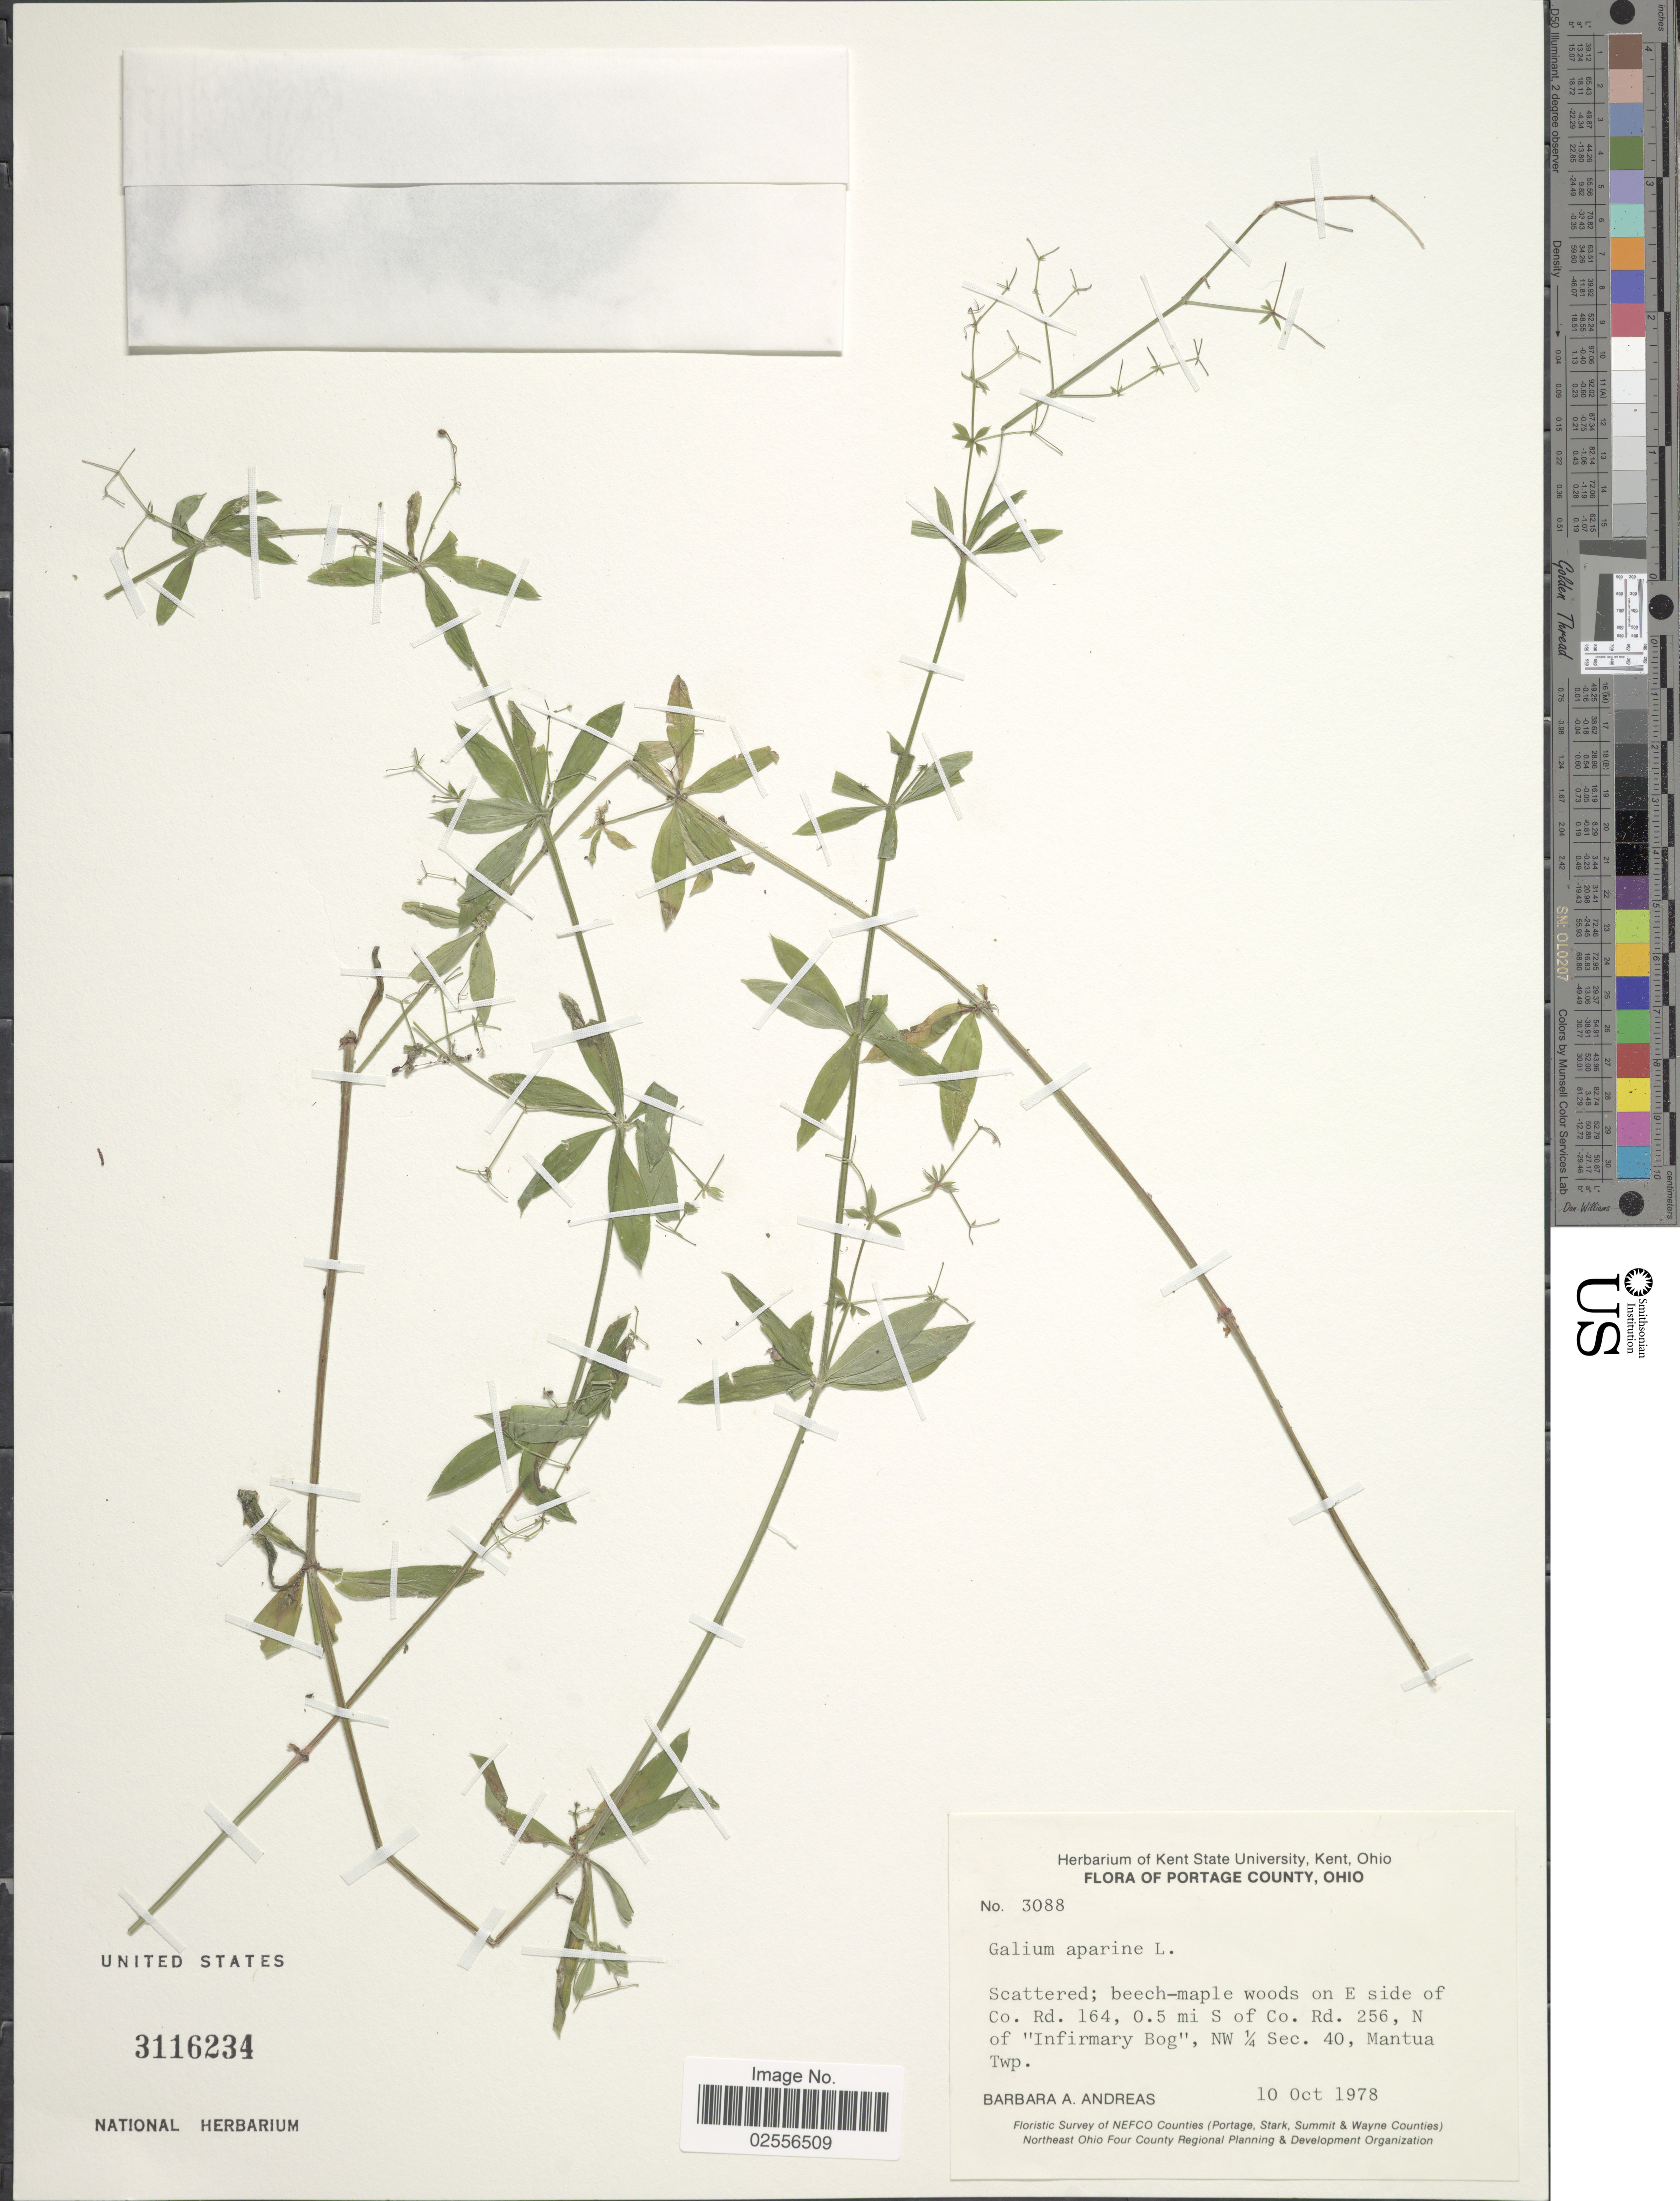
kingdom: Plantae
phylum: Tracheophyta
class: Magnoliopsida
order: Gentianales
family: Rubiaceae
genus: Galium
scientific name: Galium aparine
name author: L.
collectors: B. A. Andreas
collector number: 3088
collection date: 1978-10-10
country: United States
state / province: Ohio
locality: Portage County, beech-maple woods on E side of Co rd 164, 0.5 mi S of co rd. 256, N of 'Infirmany Bog', NW ¼ Sec. 40, Mantua Twp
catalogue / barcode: US 3116234